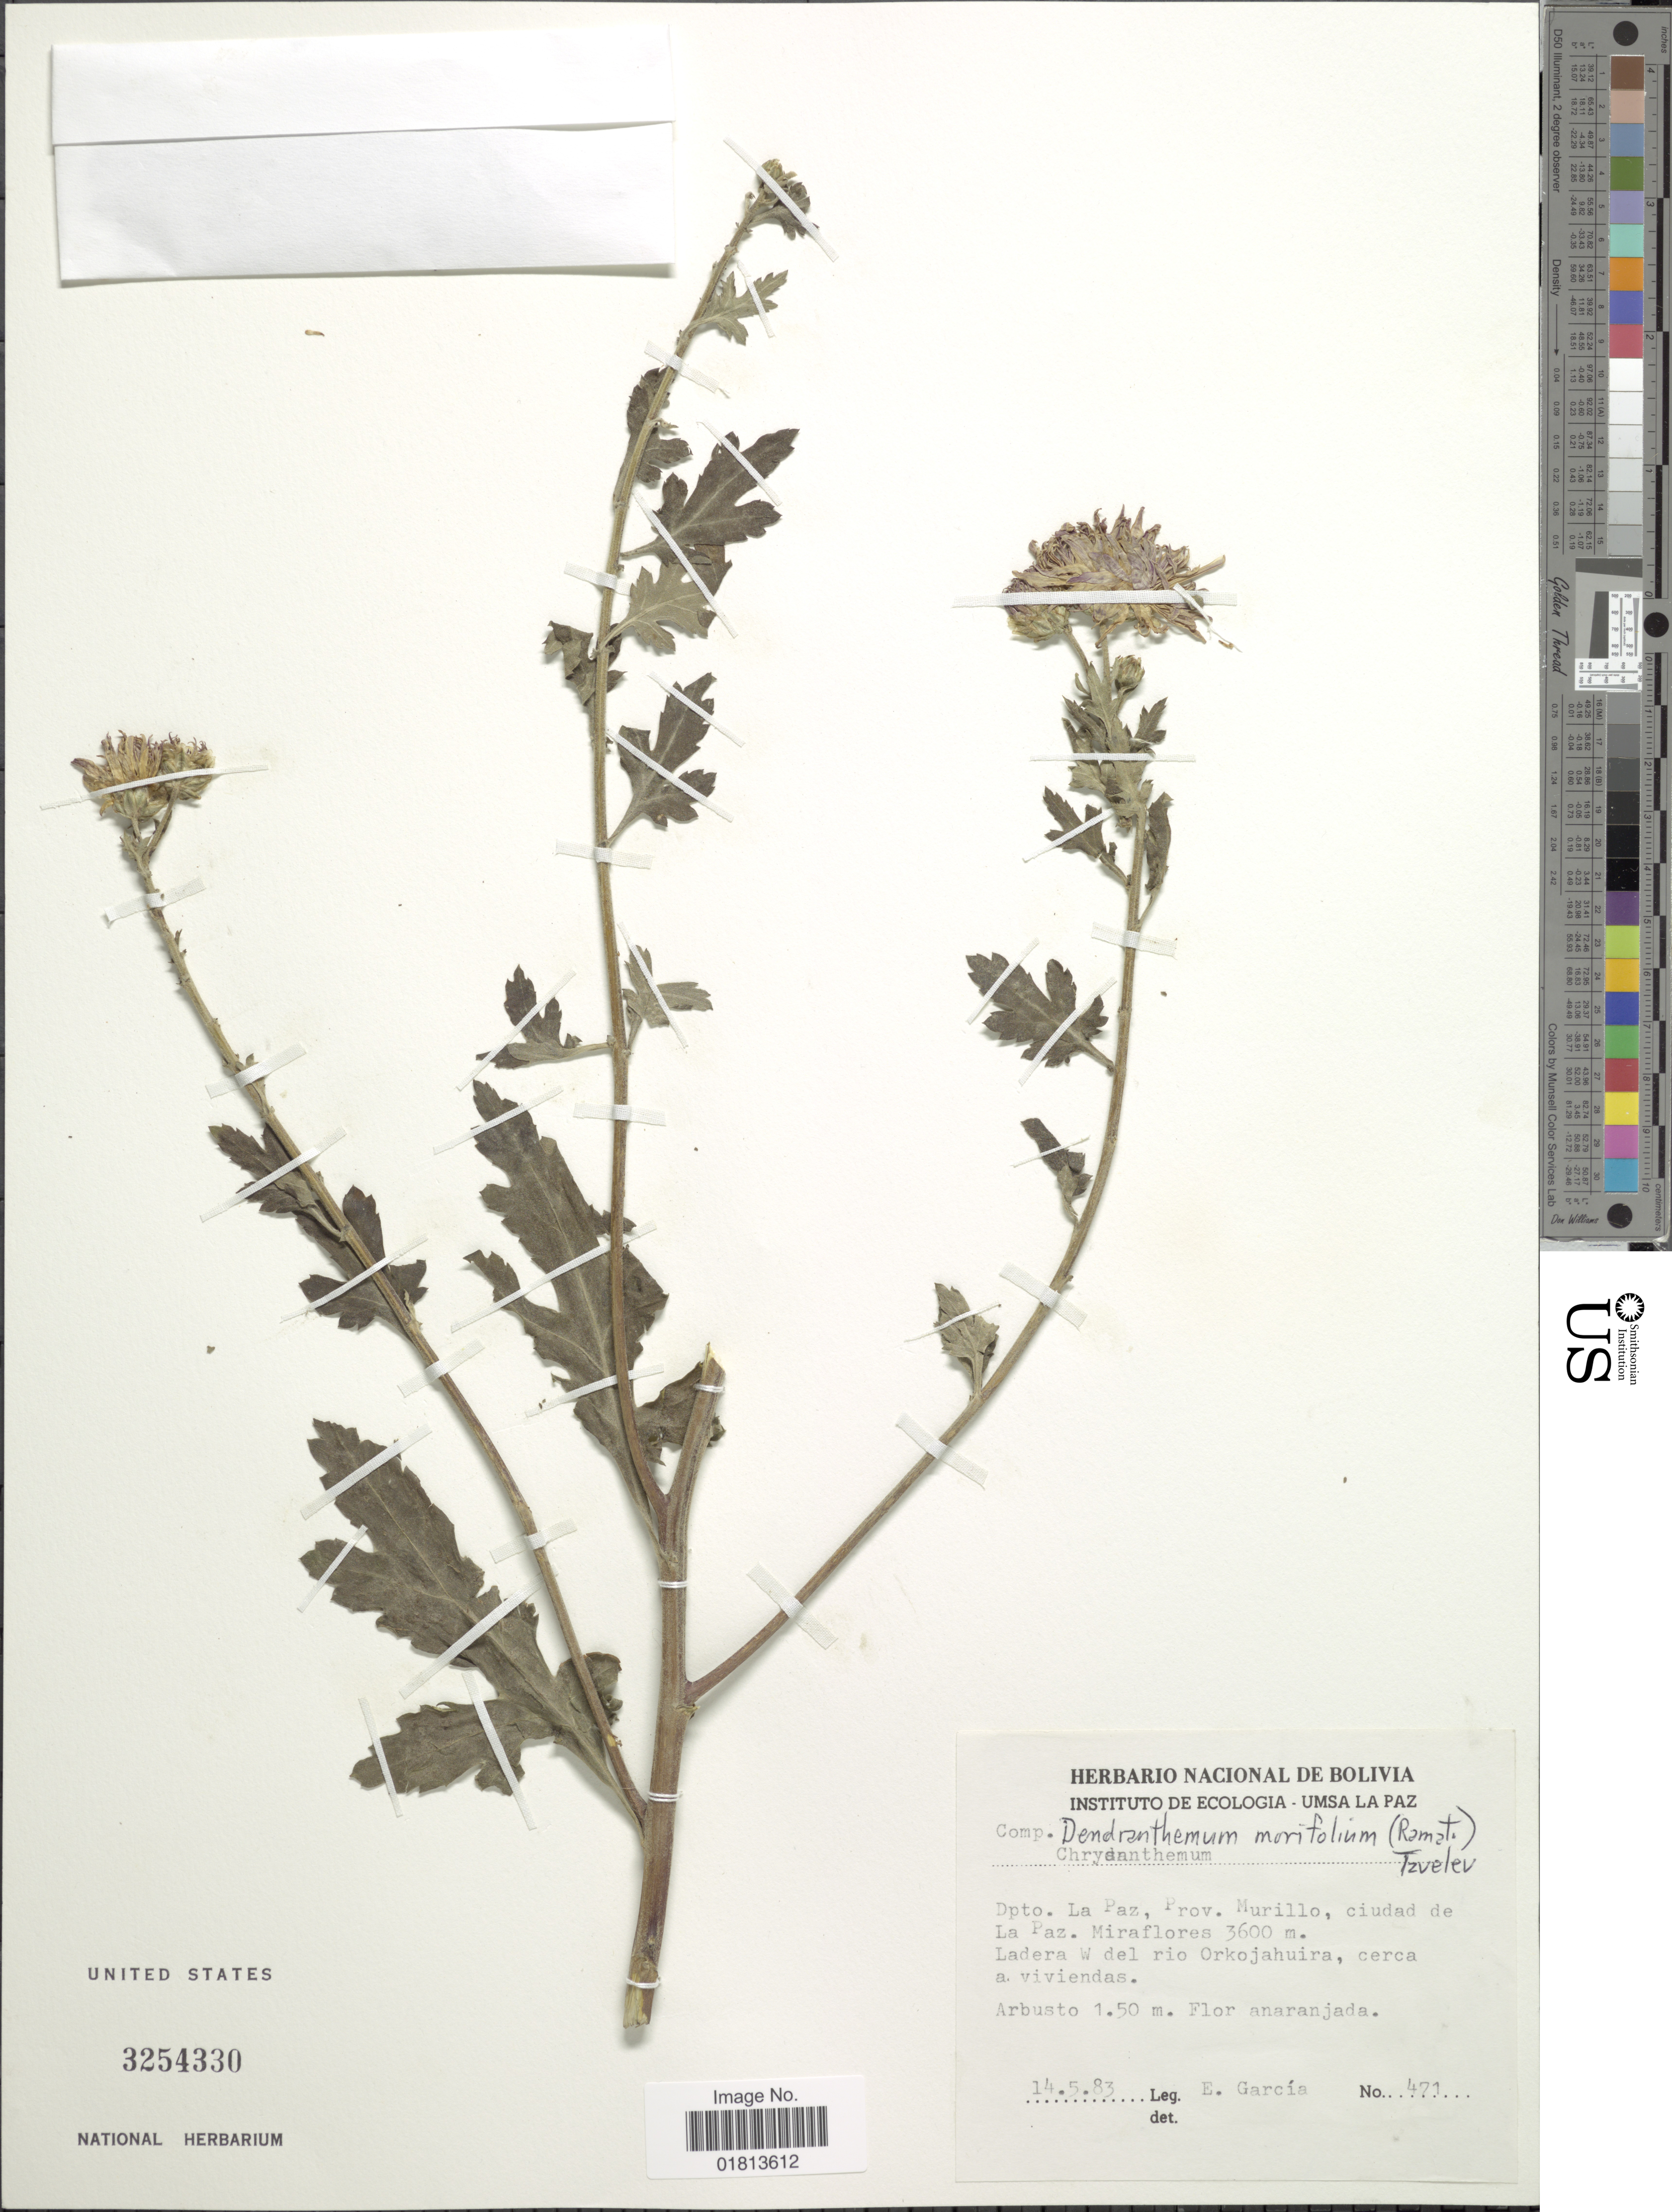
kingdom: Plantae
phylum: Tracheophyta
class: Magnoliopsida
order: Asterales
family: Asteraceae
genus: Dendranthema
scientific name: Dendranthema grandiflorum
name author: (Ramat.) Kitam.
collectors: E. García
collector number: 471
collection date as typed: Transcribed d/m/y: 14/5/83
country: Bolivia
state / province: La Paz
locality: Dpto. La Paz, Prov. Murillo, ciudad de La Paz, Ladera W del rio Orkojahuira, cerca a viviendas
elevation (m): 3600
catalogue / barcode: US 3254330